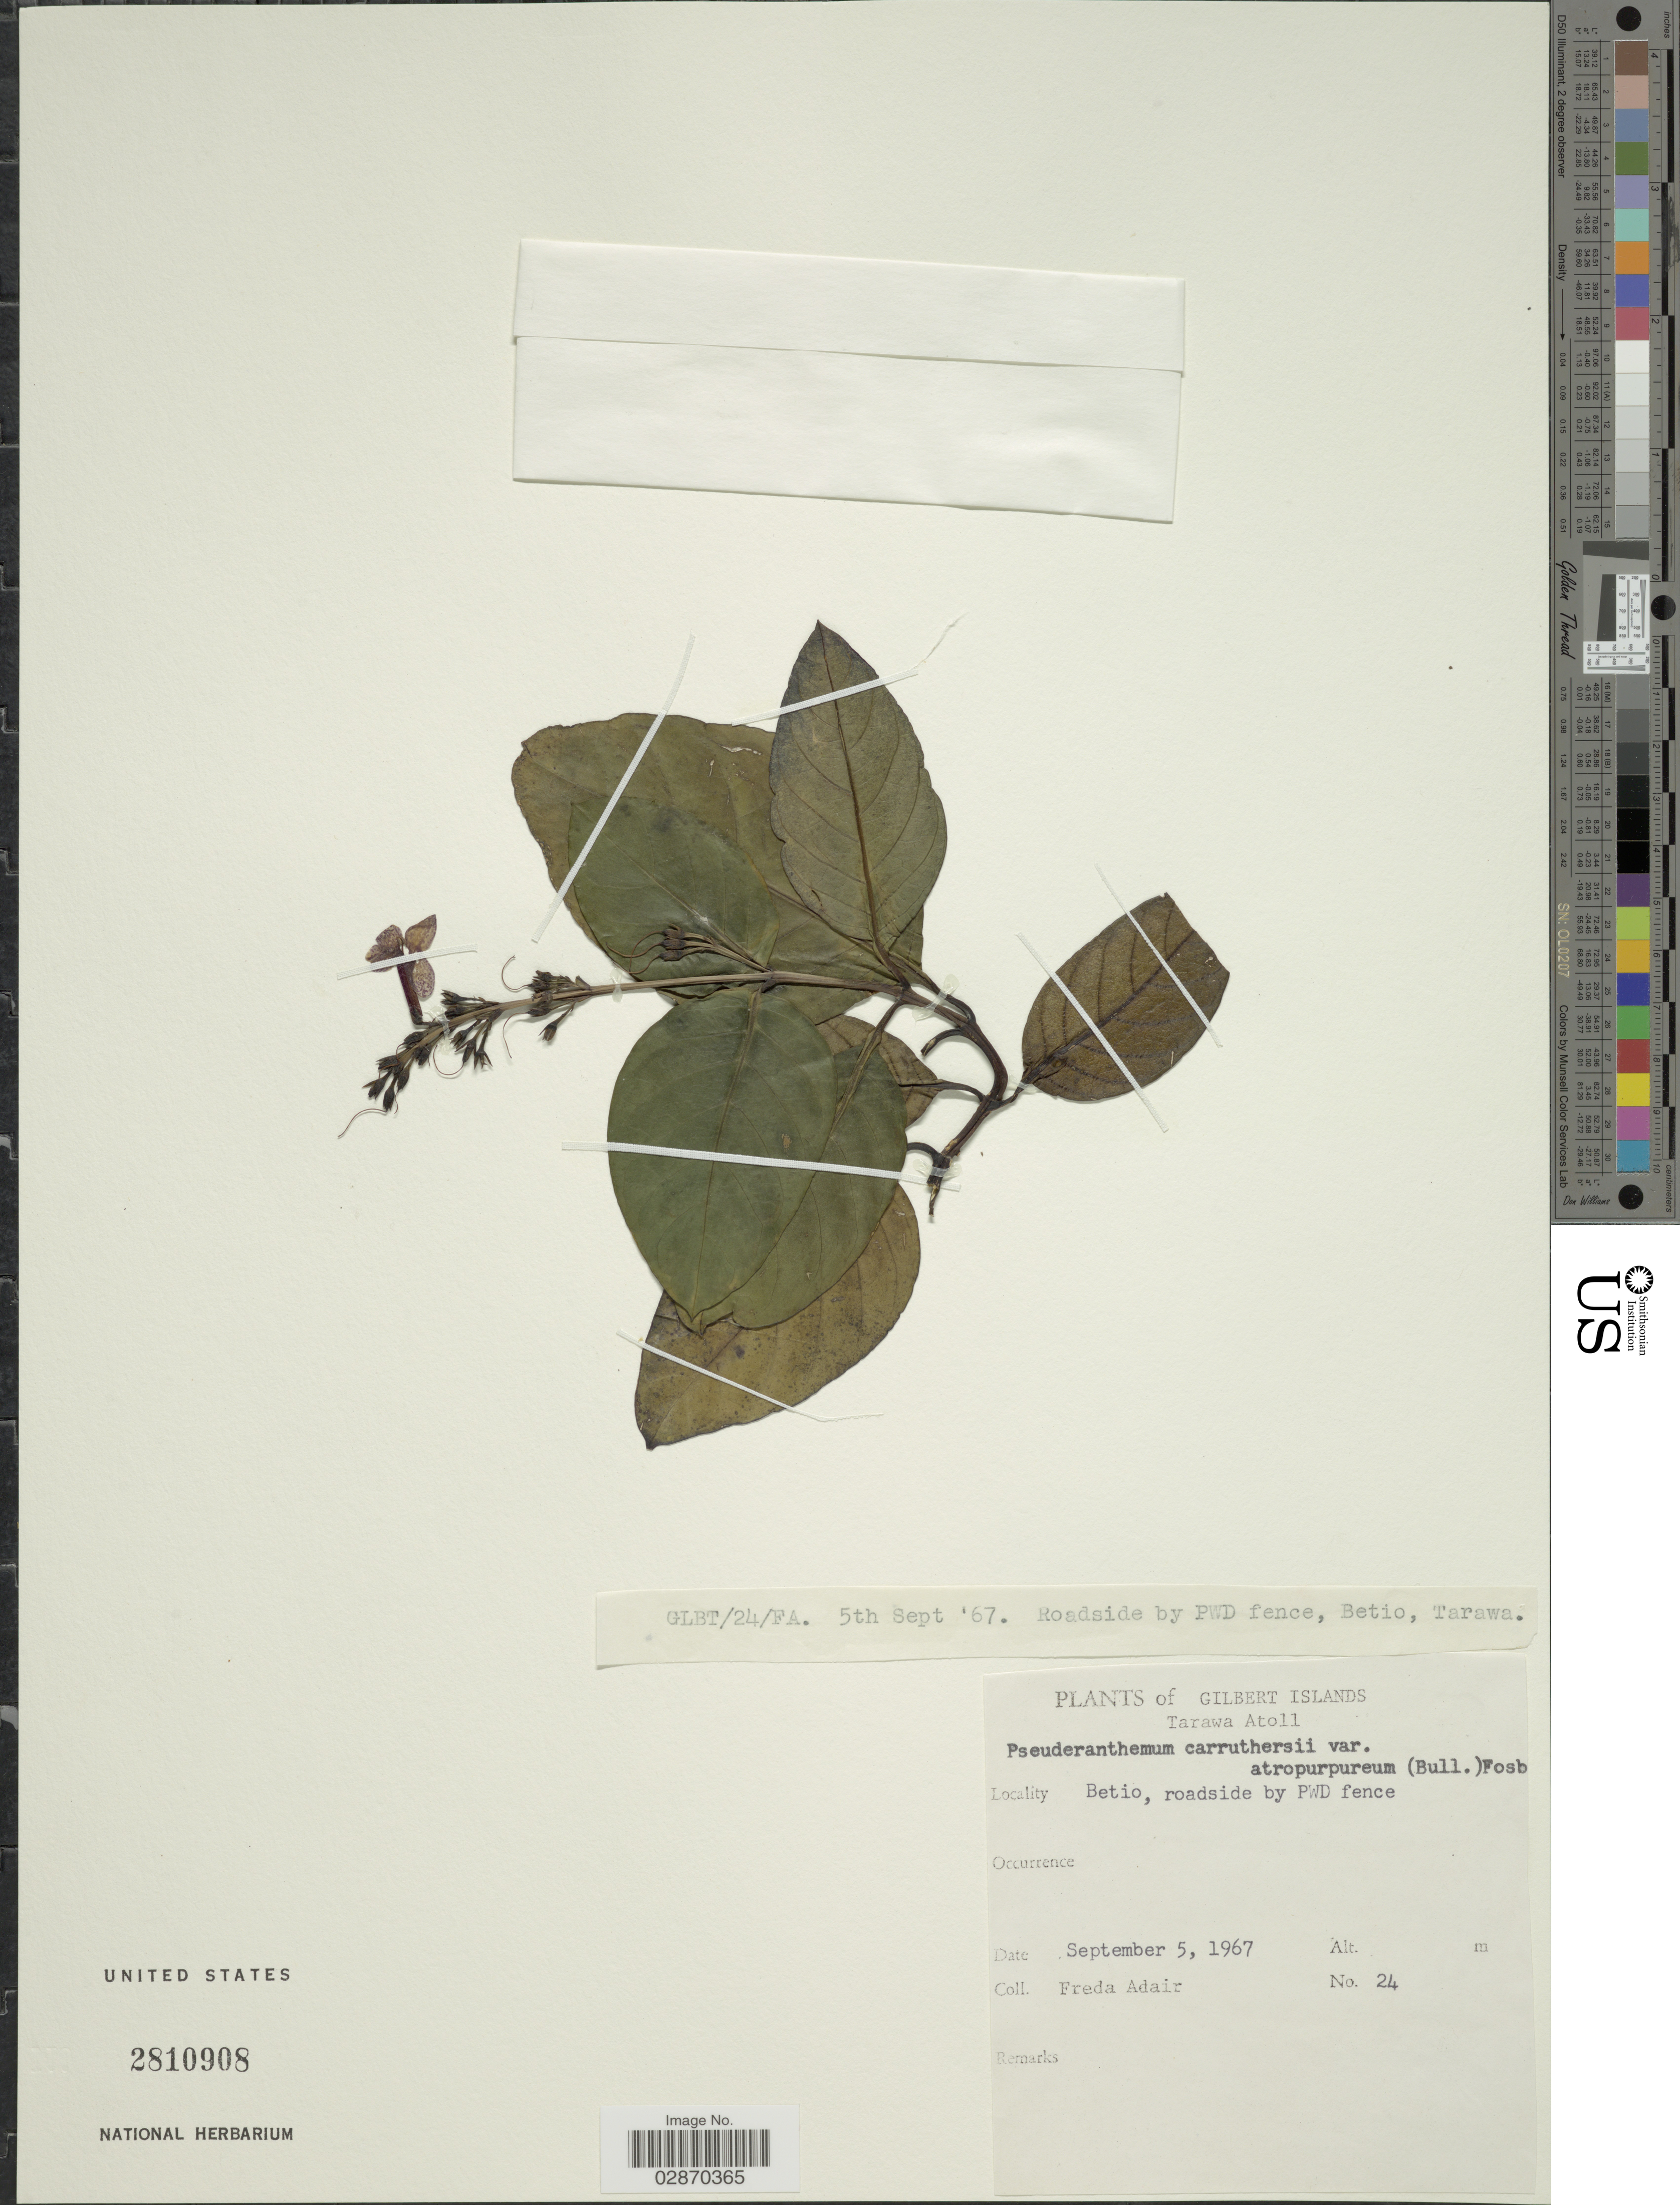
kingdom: Plantae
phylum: Tracheophyta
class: Magnoliopsida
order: Lamiales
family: Acanthaceae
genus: Pseuderanthemum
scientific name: Pseuderanthemum carruthersii var. atropurpureum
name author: (W. Bull) Fosberg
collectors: F. Adair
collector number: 24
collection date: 1967-09-05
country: Kiribati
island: Tarawa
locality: Gilbert Islands. Tarawa Atoll. Betio, roadside by PWD fence.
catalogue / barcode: US 2810908